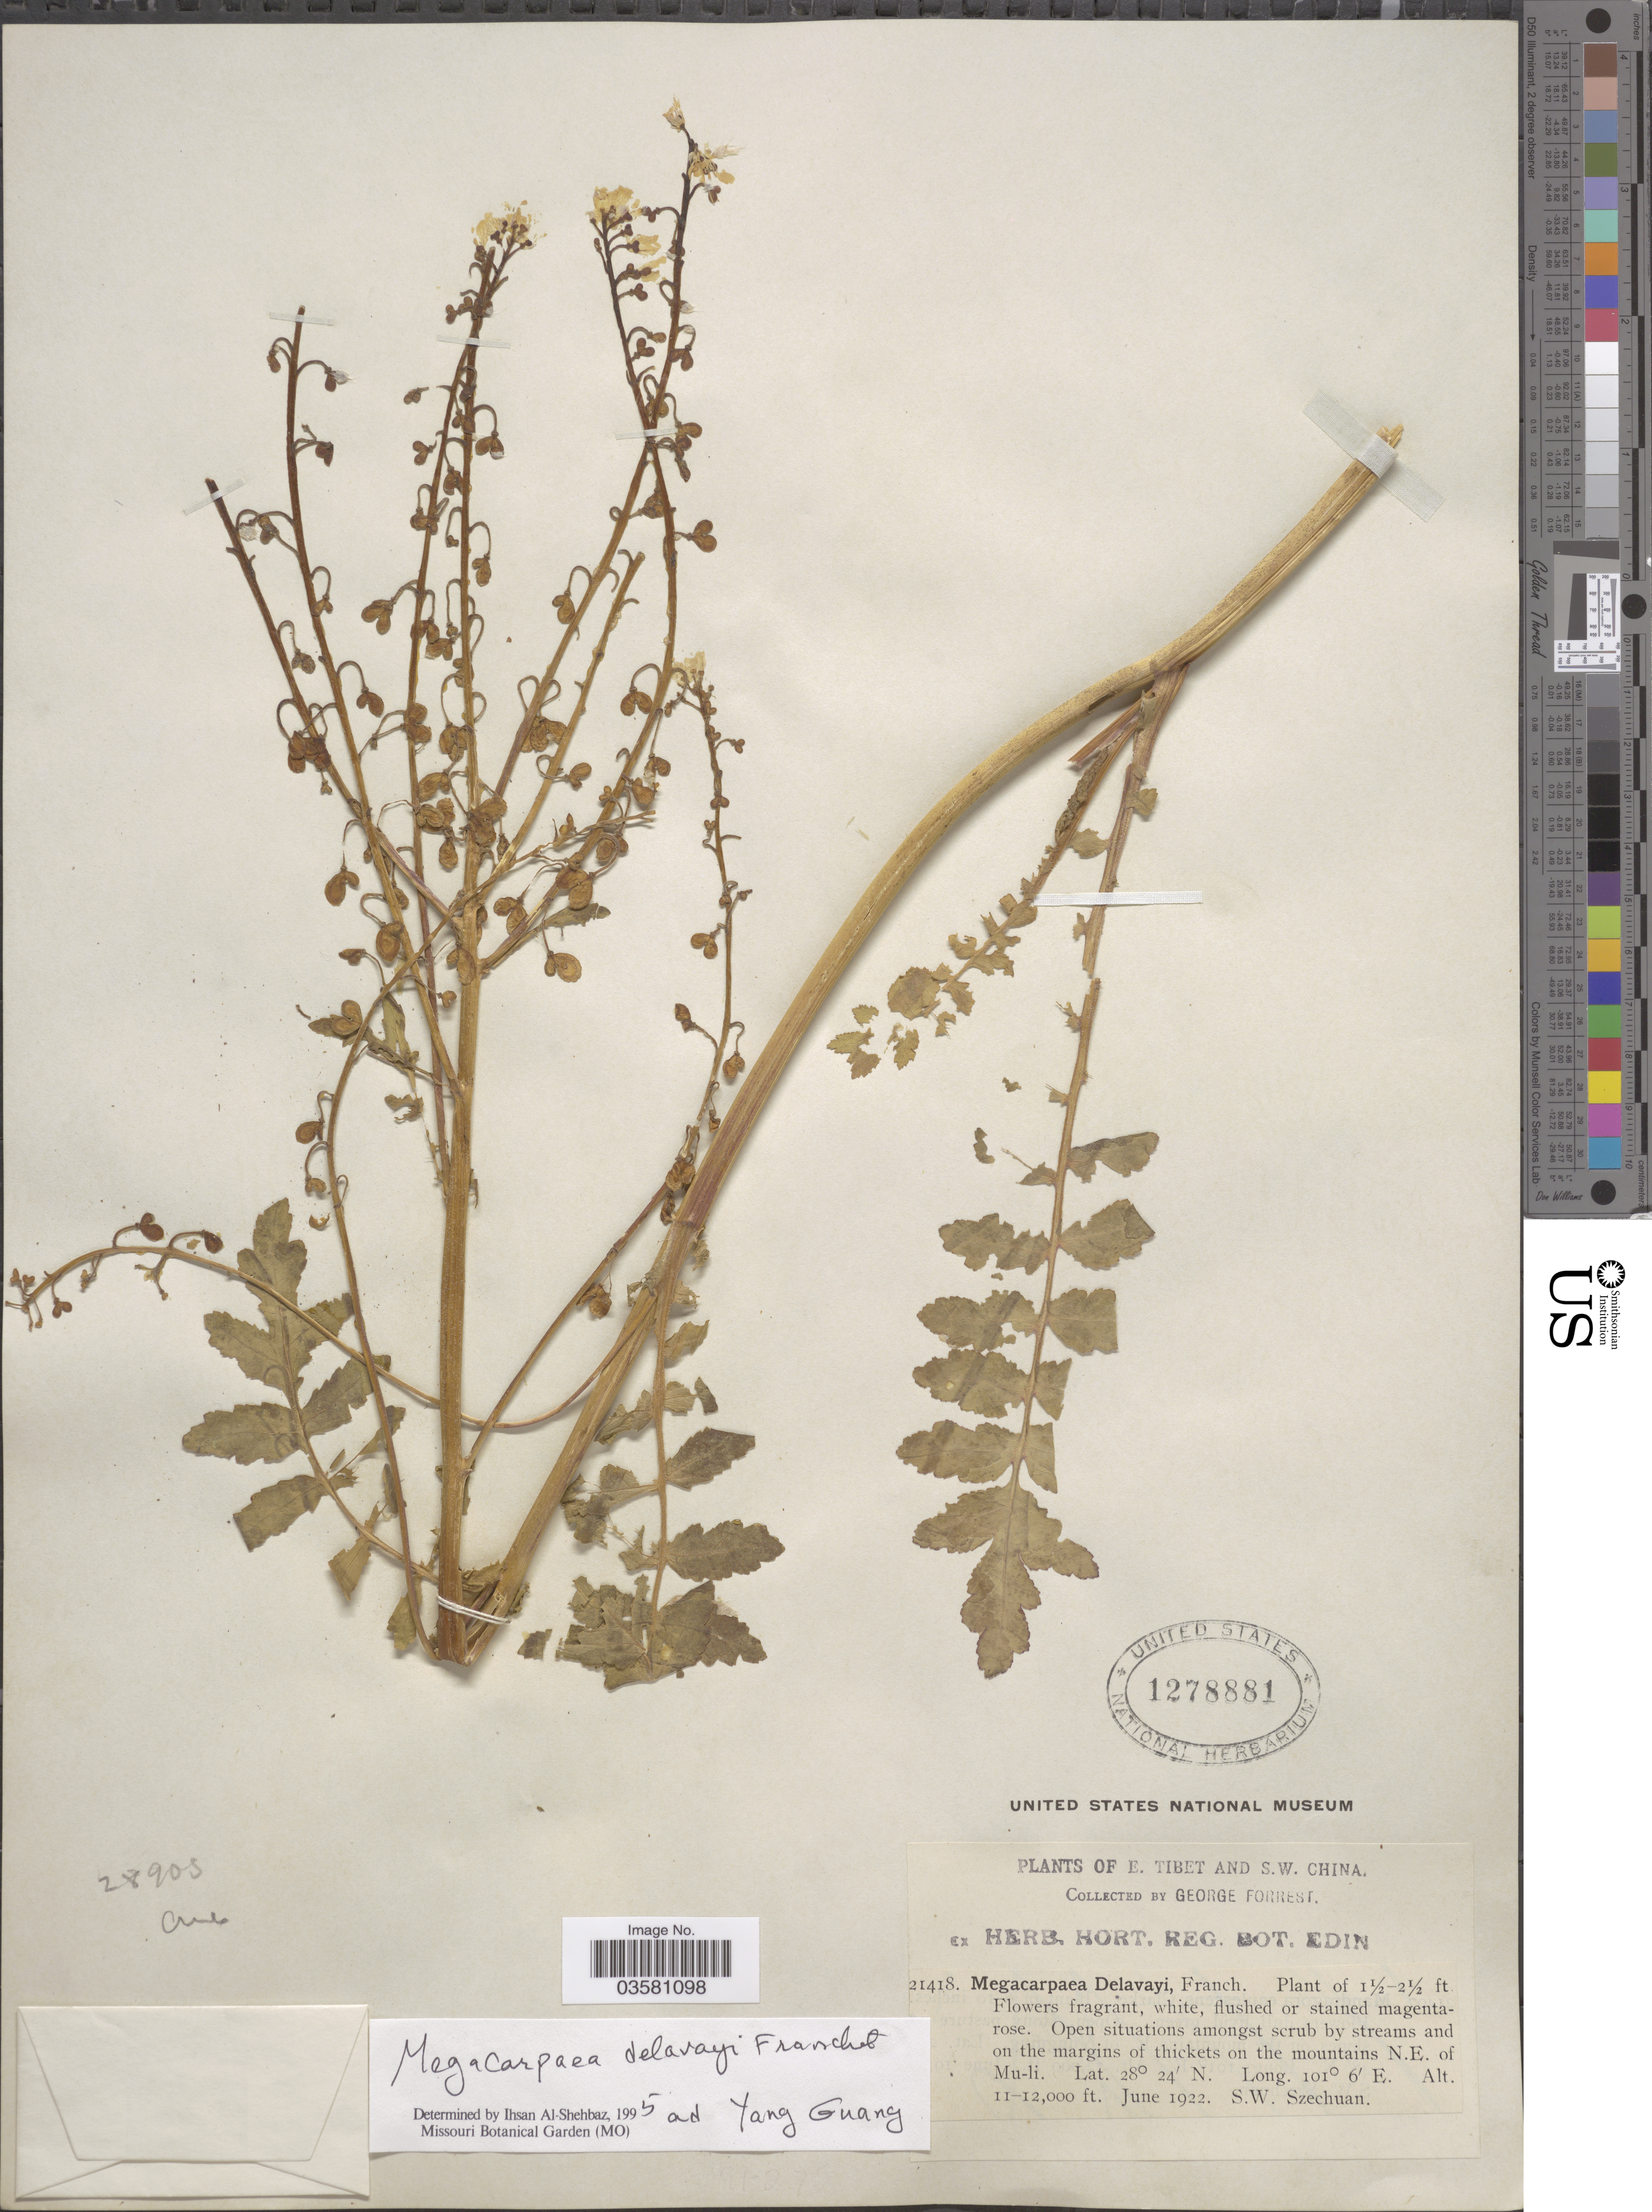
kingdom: Plantae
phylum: Tracheophyta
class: Magnoliopsida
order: Brassicales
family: Brassicaceae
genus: Megacarpaea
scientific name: Megacarpaea delavayi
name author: Franch.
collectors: G. Forrest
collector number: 21418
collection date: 1922-06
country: China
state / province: Sichuan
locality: S.W. China. By streams and on the margins of thickets on the mountaind N.E. of Mu-li. S.W. Szechuan.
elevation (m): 3353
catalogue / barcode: US 1278881